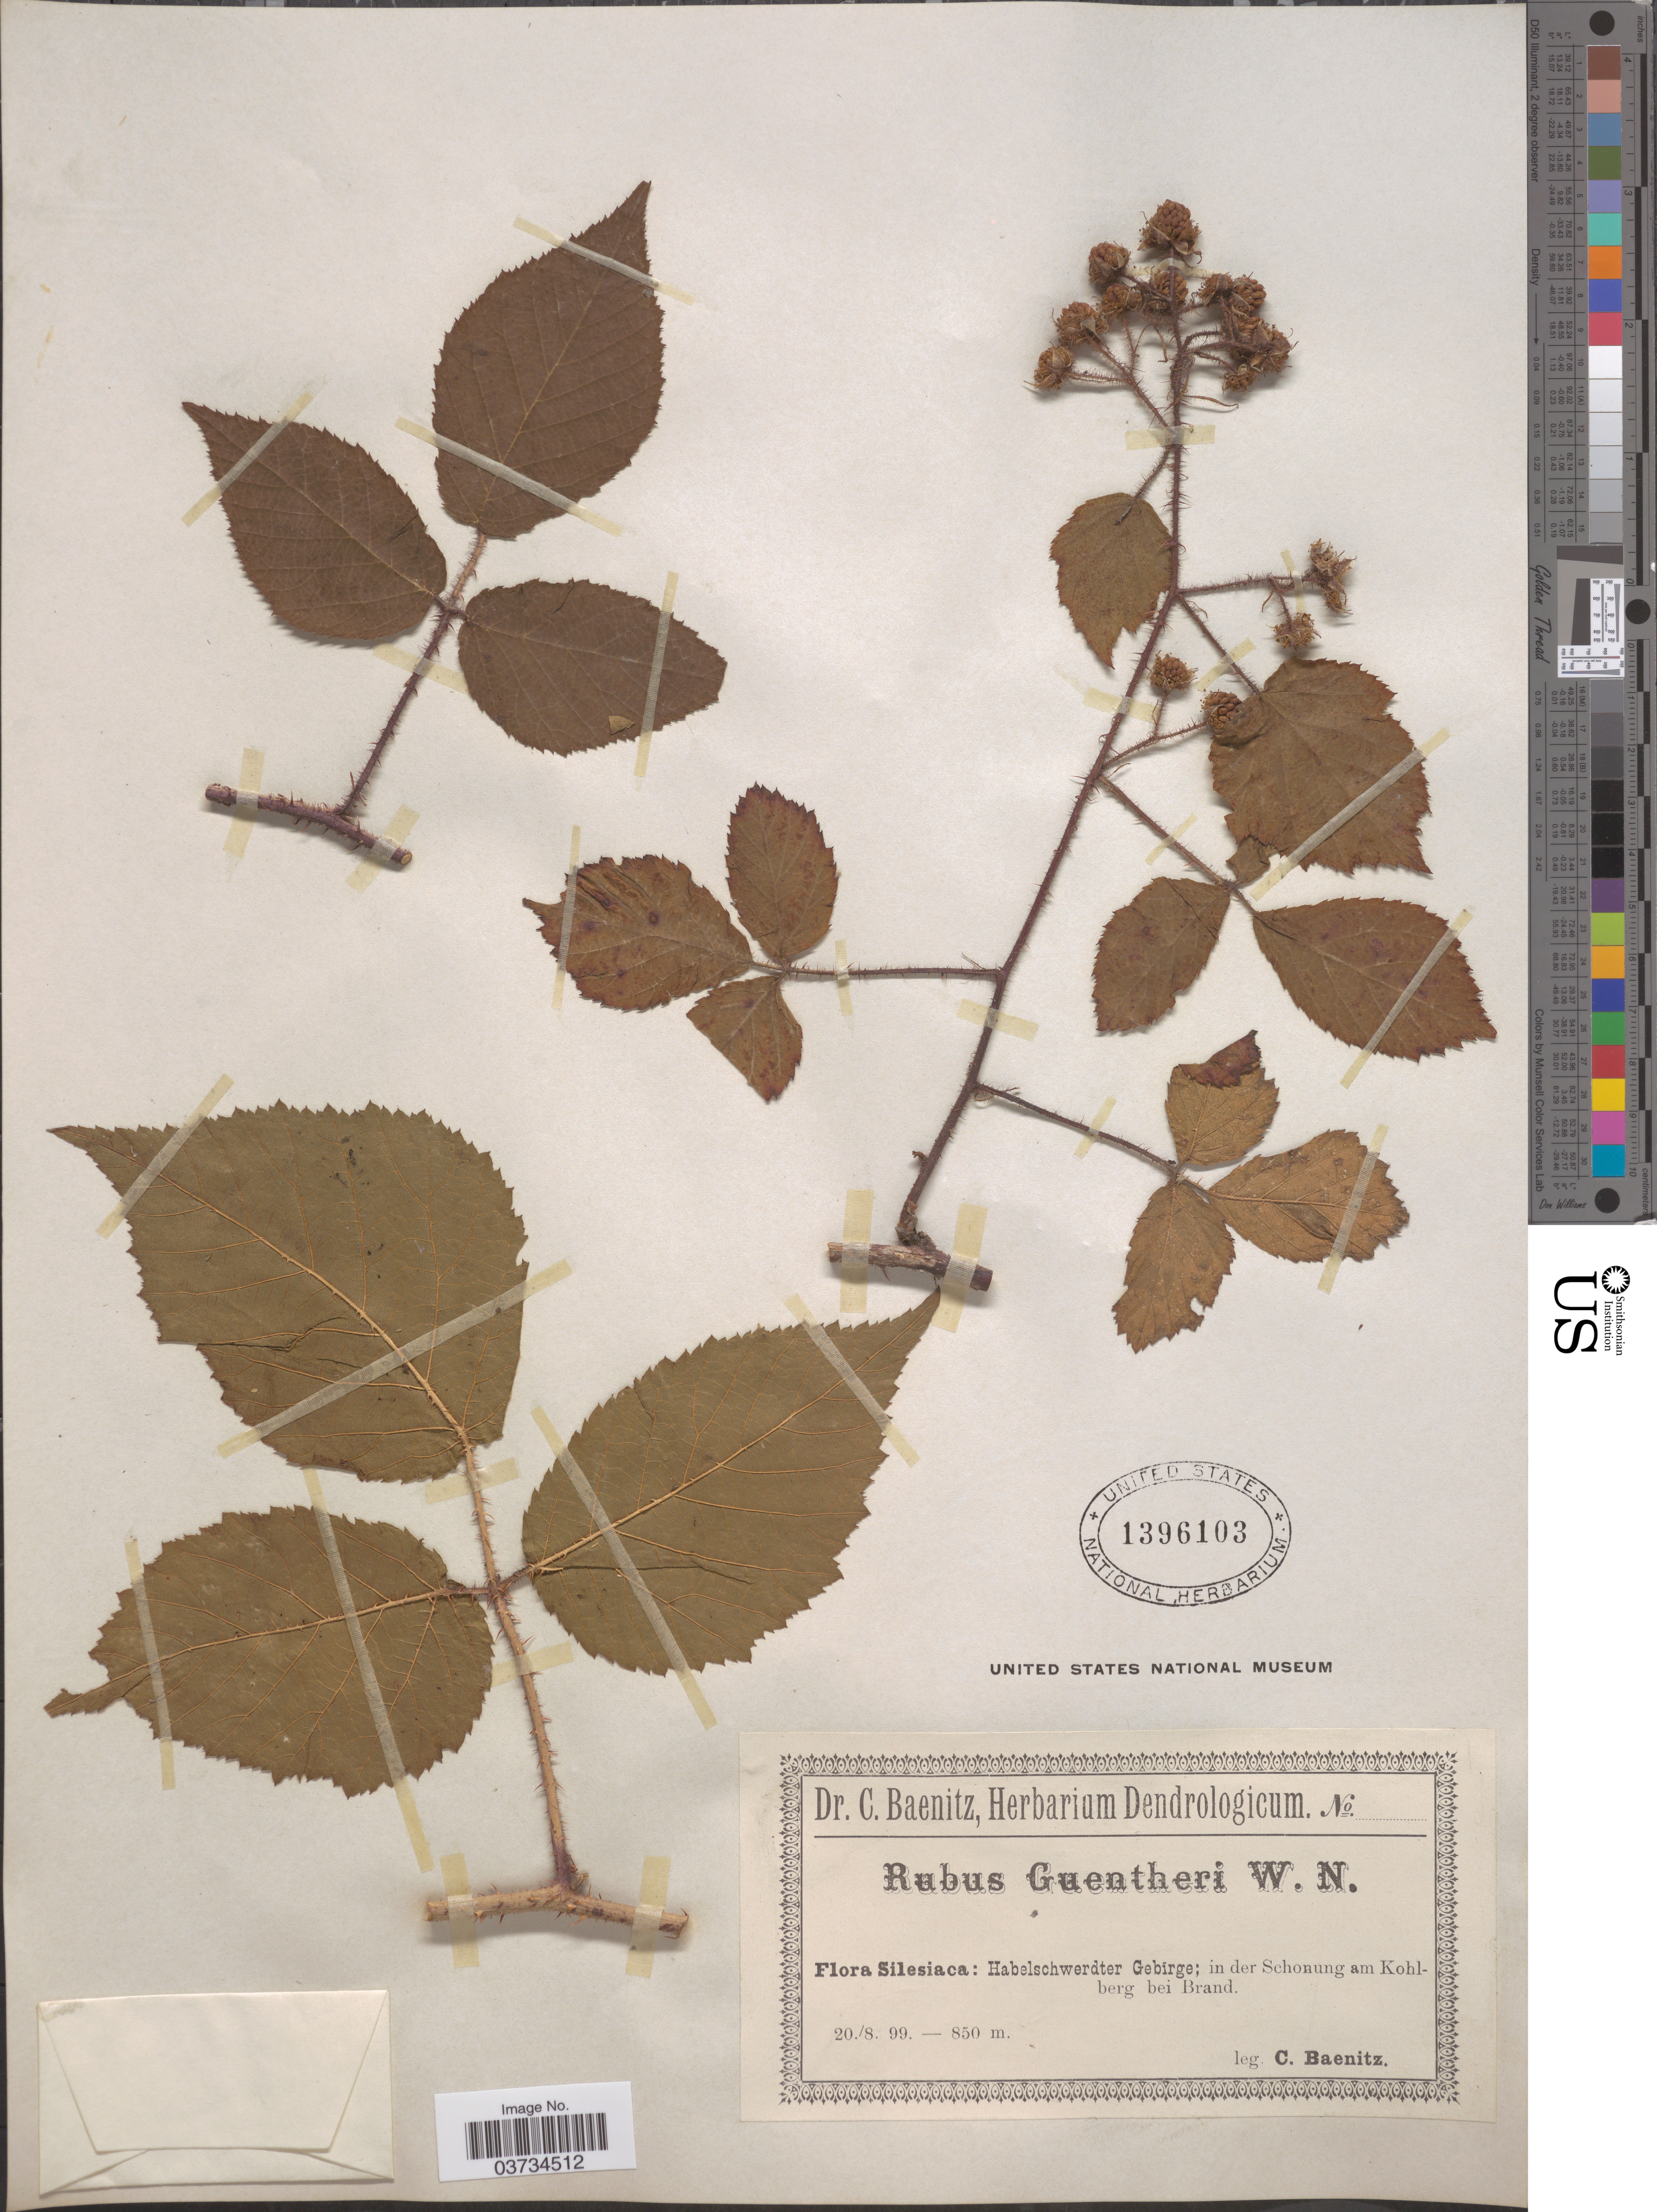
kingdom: Plantae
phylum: Tracheophyta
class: Magnoliopsida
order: Rosales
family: Rosaceae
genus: Rubus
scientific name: Rubus guntheri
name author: Weihe & Nees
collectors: C. G. Baenitz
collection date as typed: Transcribed d/m/y: 20/8/99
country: Poland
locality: Silesiaca: Habelschwerdter Gebïrge; in der Schonung am Kohlberg bei Brand.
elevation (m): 850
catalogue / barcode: US 1396103